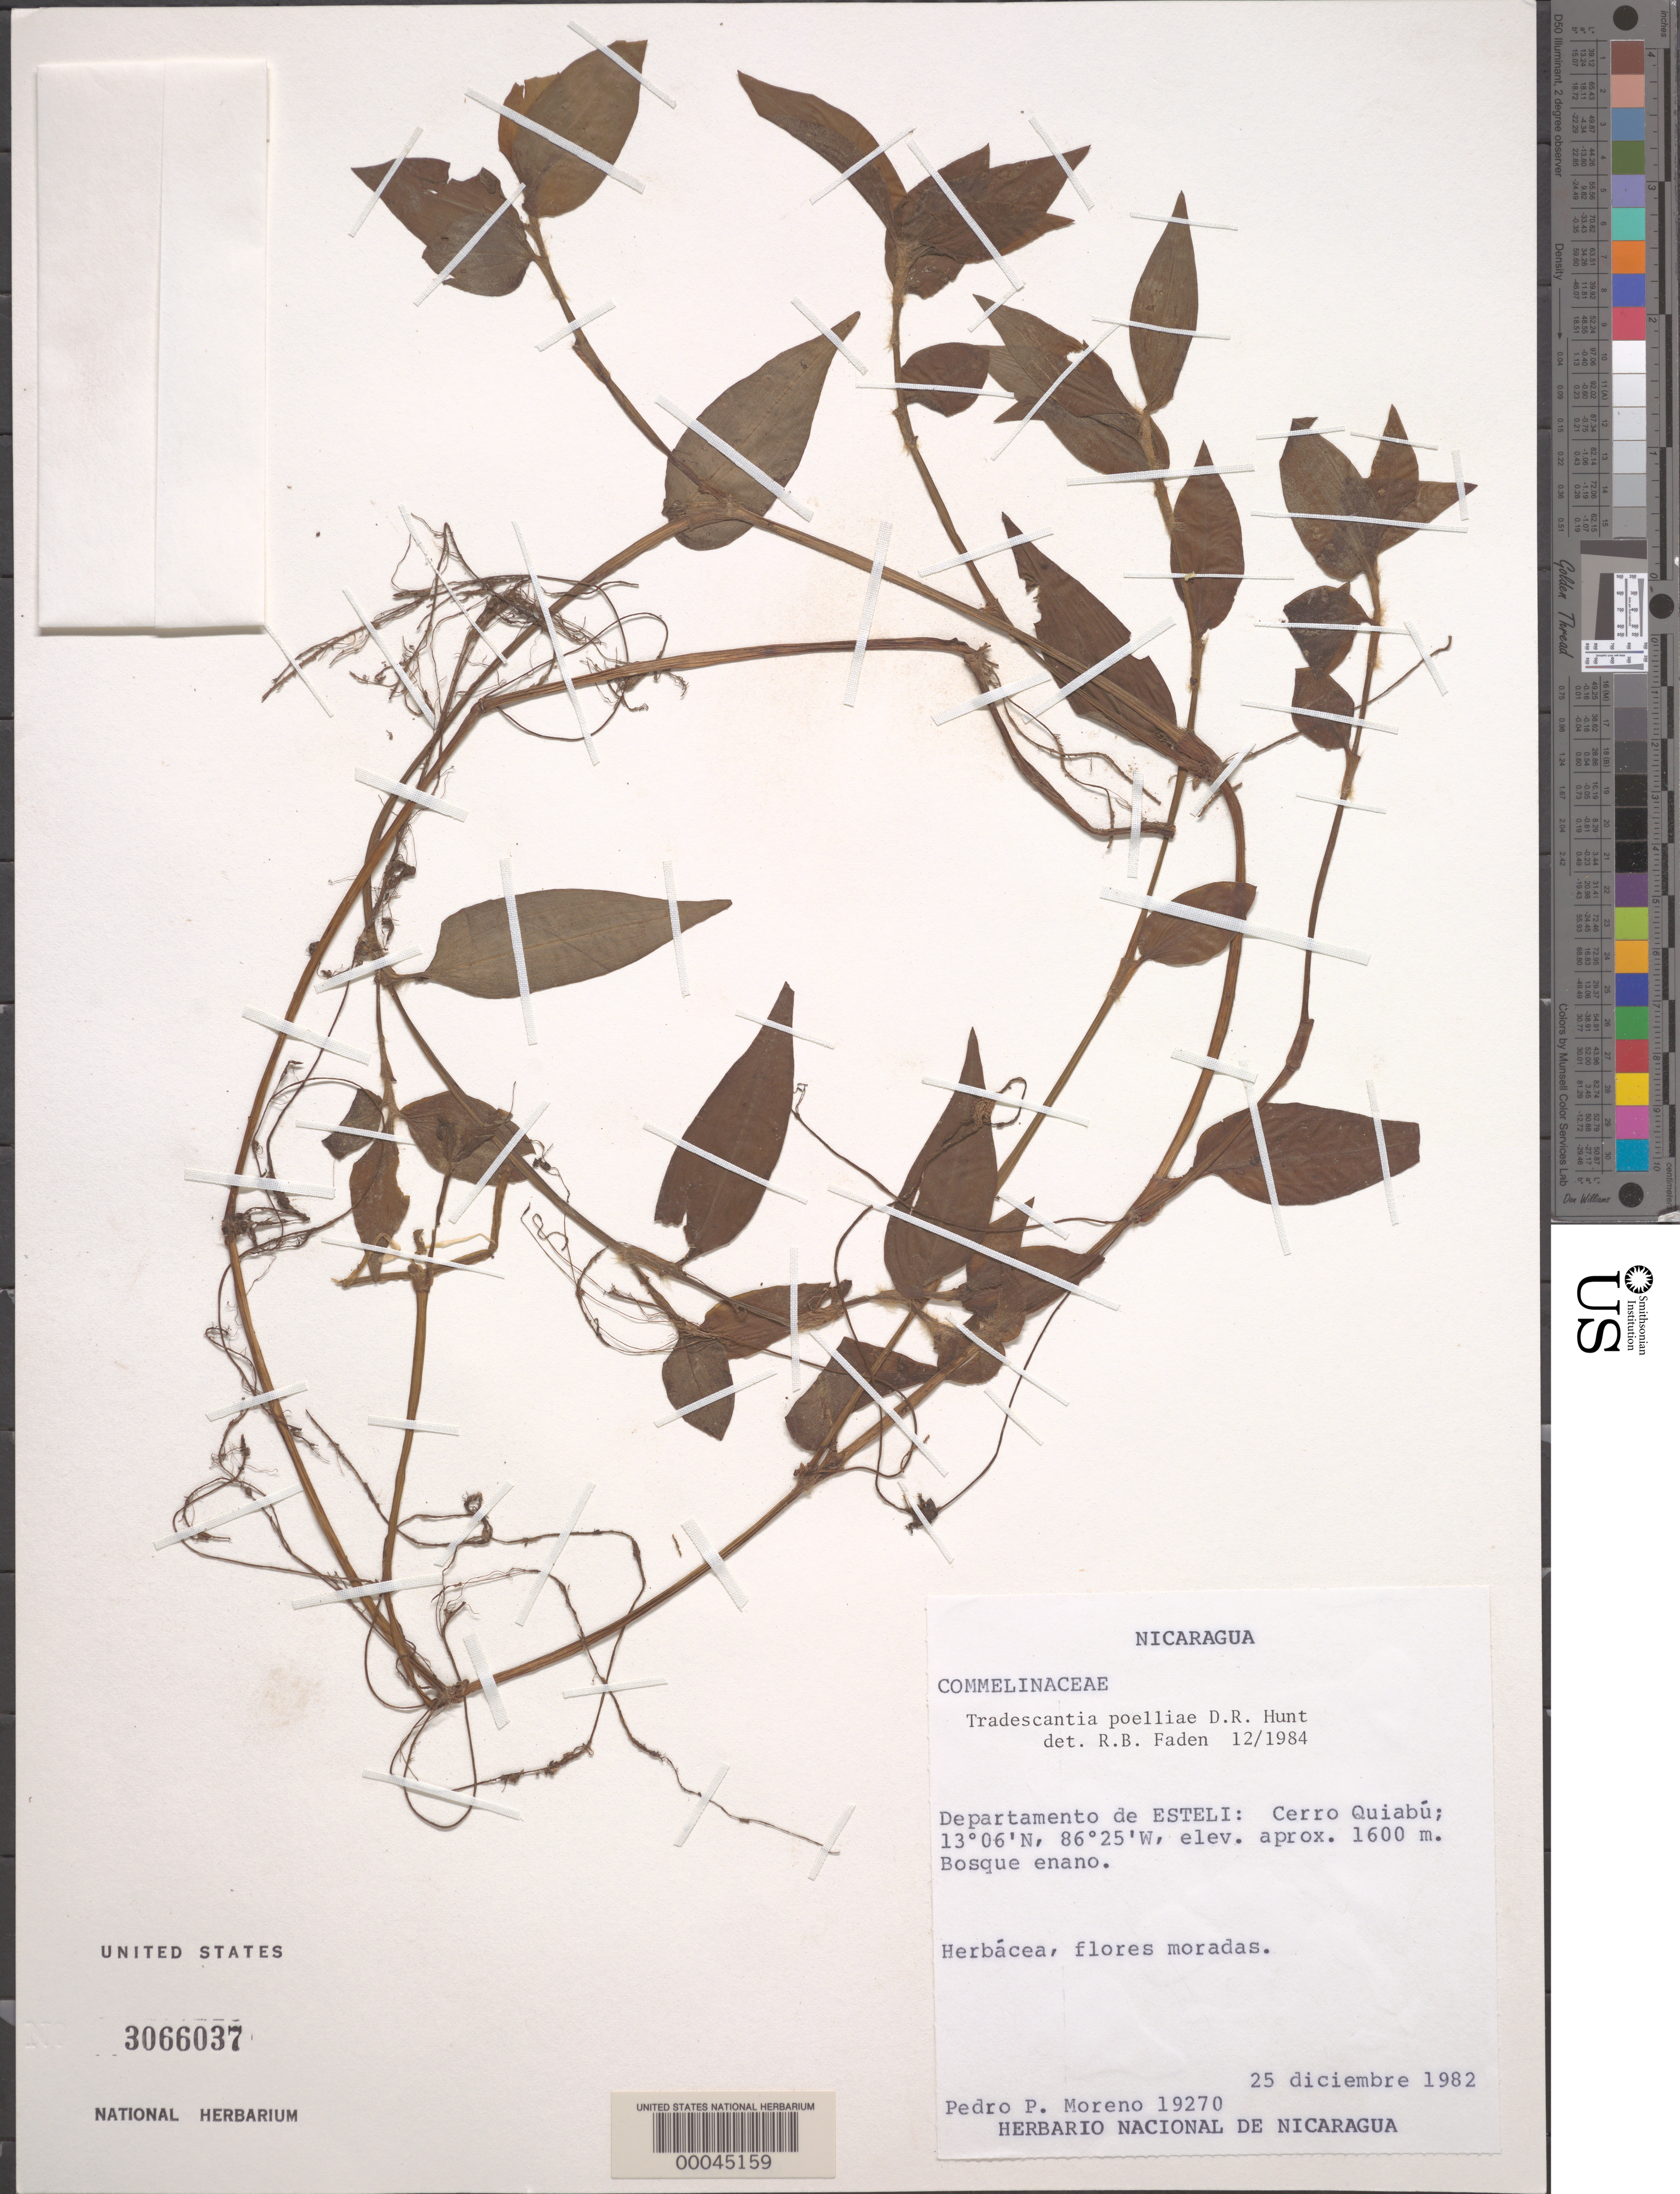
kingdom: Plantae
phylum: Tracheophyta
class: Liliopsida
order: Commelinales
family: Commelinaceae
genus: Tradescantia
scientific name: Tradescantia poelliae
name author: D.R. Hunt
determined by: Faden, Robert B., (US), Smithsonian Institution - National Museum of Natural History (UNITED STATES)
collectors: P. Moreno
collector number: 19270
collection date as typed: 25 Dec 1982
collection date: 1982-12-25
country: Nicaragua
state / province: Estelí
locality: Cerro quiabu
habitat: Dwarf forest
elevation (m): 1600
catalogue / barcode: US 3066037